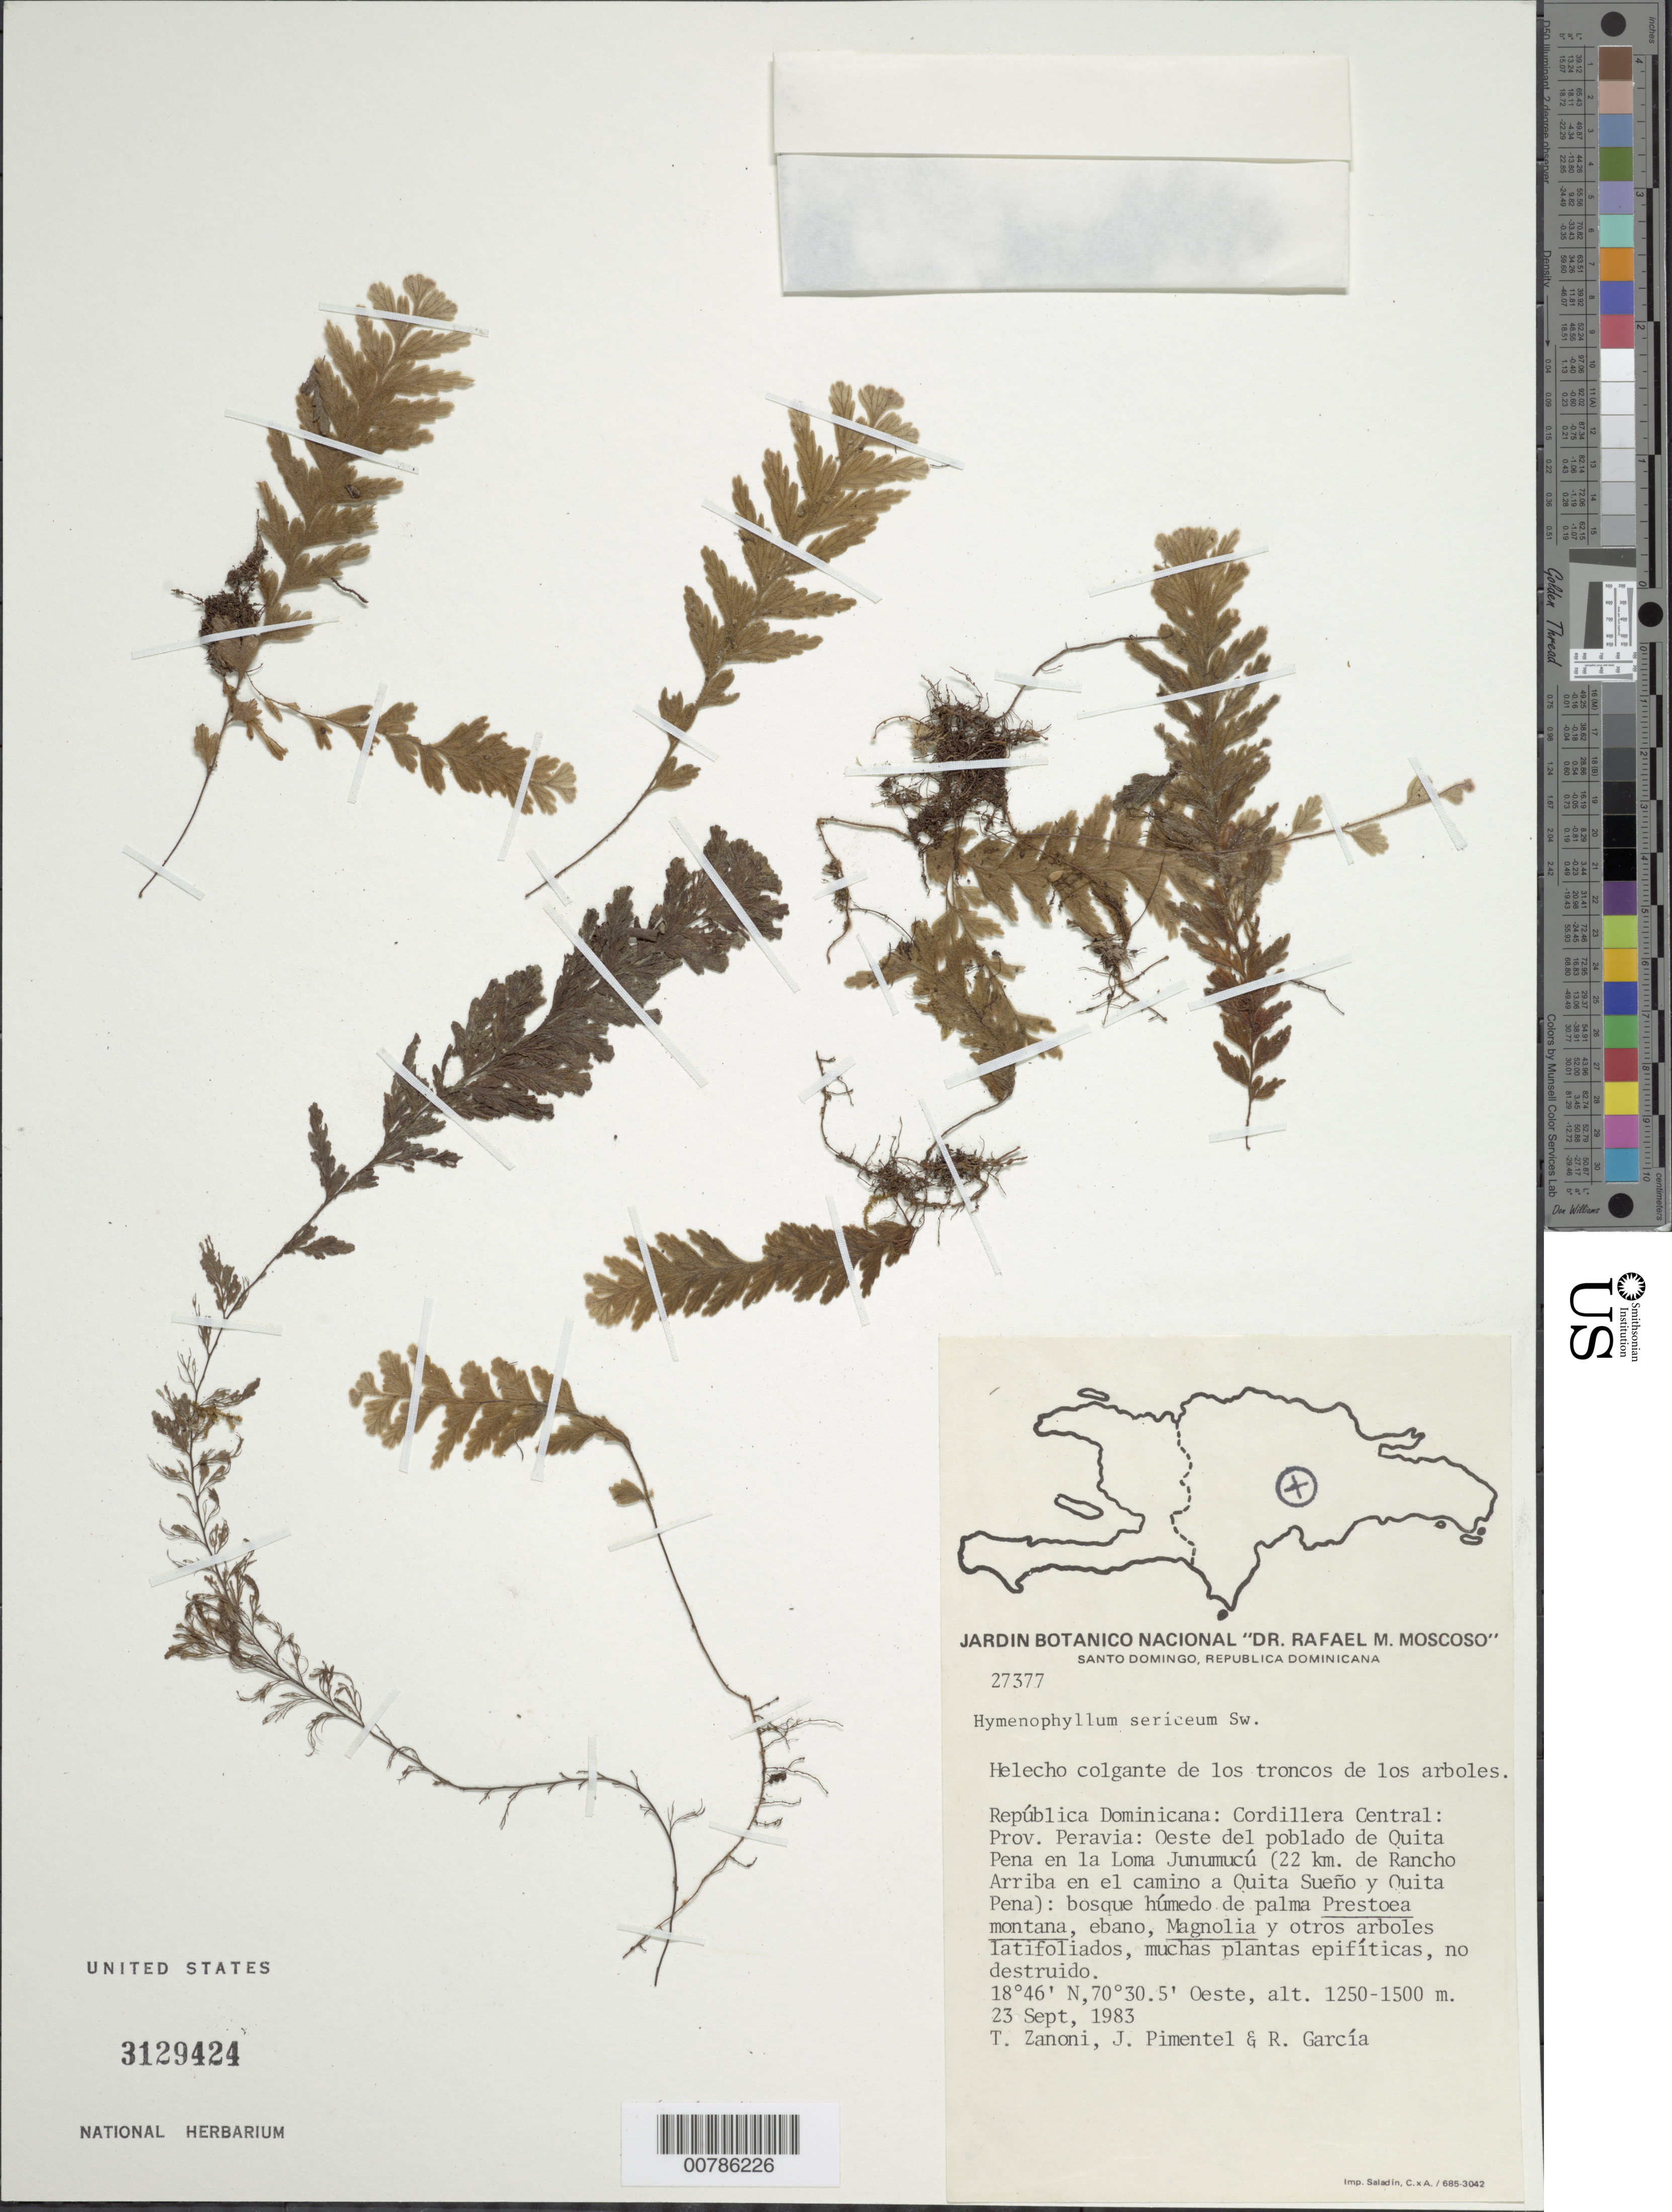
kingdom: Plantae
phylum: Tracheophyta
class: Polypodiopsida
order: Hymenophyllales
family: Hymenophyllaceae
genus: Hymenophyllum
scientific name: Hymenophyllum sericeum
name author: Sw. in Schrad.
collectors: T. A. Zanoni, J. Pimentel & R. G. García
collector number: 27377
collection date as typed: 23 Sep 1983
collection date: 1983-09-23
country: Dominican Republic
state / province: Peravia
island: Hispaniola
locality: Cordillera Central, W de Quita Pena en la Loma Junumucú, 22 km de Rancho Arriba en el camino a Quita Sueño y Quita Pena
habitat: Bosque húmedo de palma Prestoea montana, ebano, Magnolia y otros arboes latifoliados, muchas plantas epifíticas, no destruido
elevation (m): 1250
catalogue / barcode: US 3129424